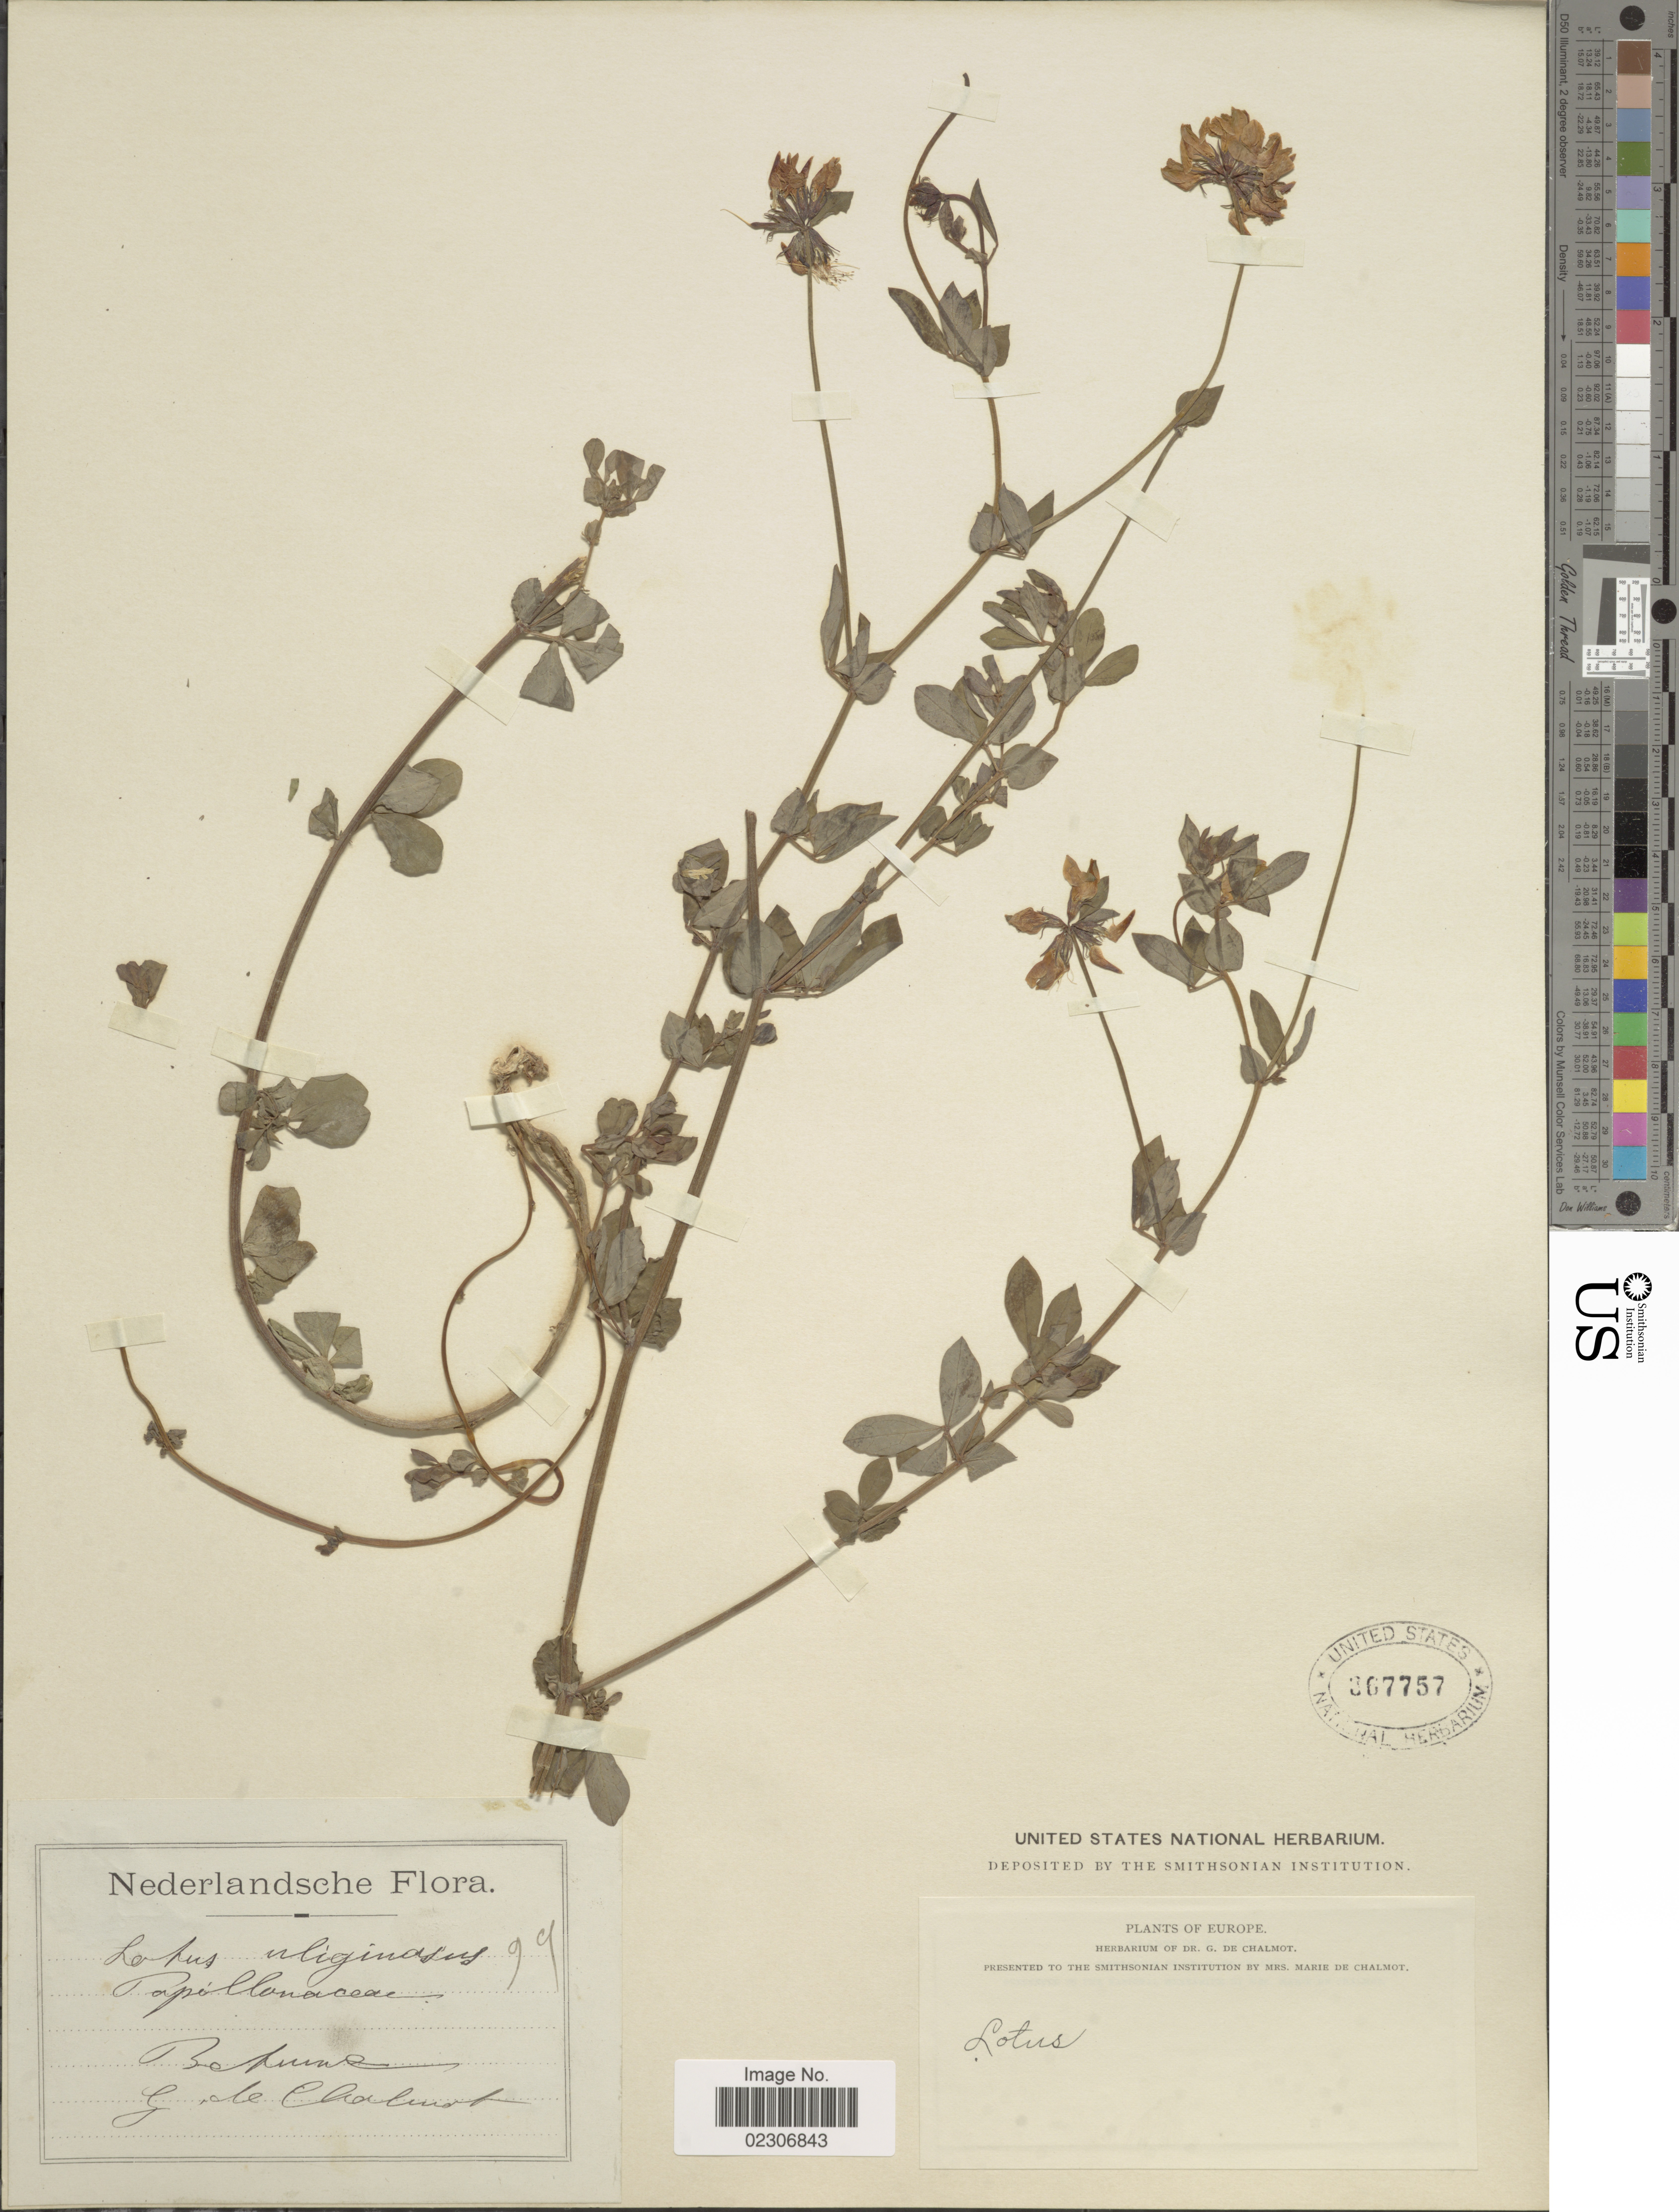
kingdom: Plantae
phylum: Tracheophyta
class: Magnoliopsida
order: Fabales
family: Fabaceae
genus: Lotus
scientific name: Lotus uliginosus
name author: Schkuhr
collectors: G. de Chalmot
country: Netherlands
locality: Betuwe. Neerlandsche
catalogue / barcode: US 367757